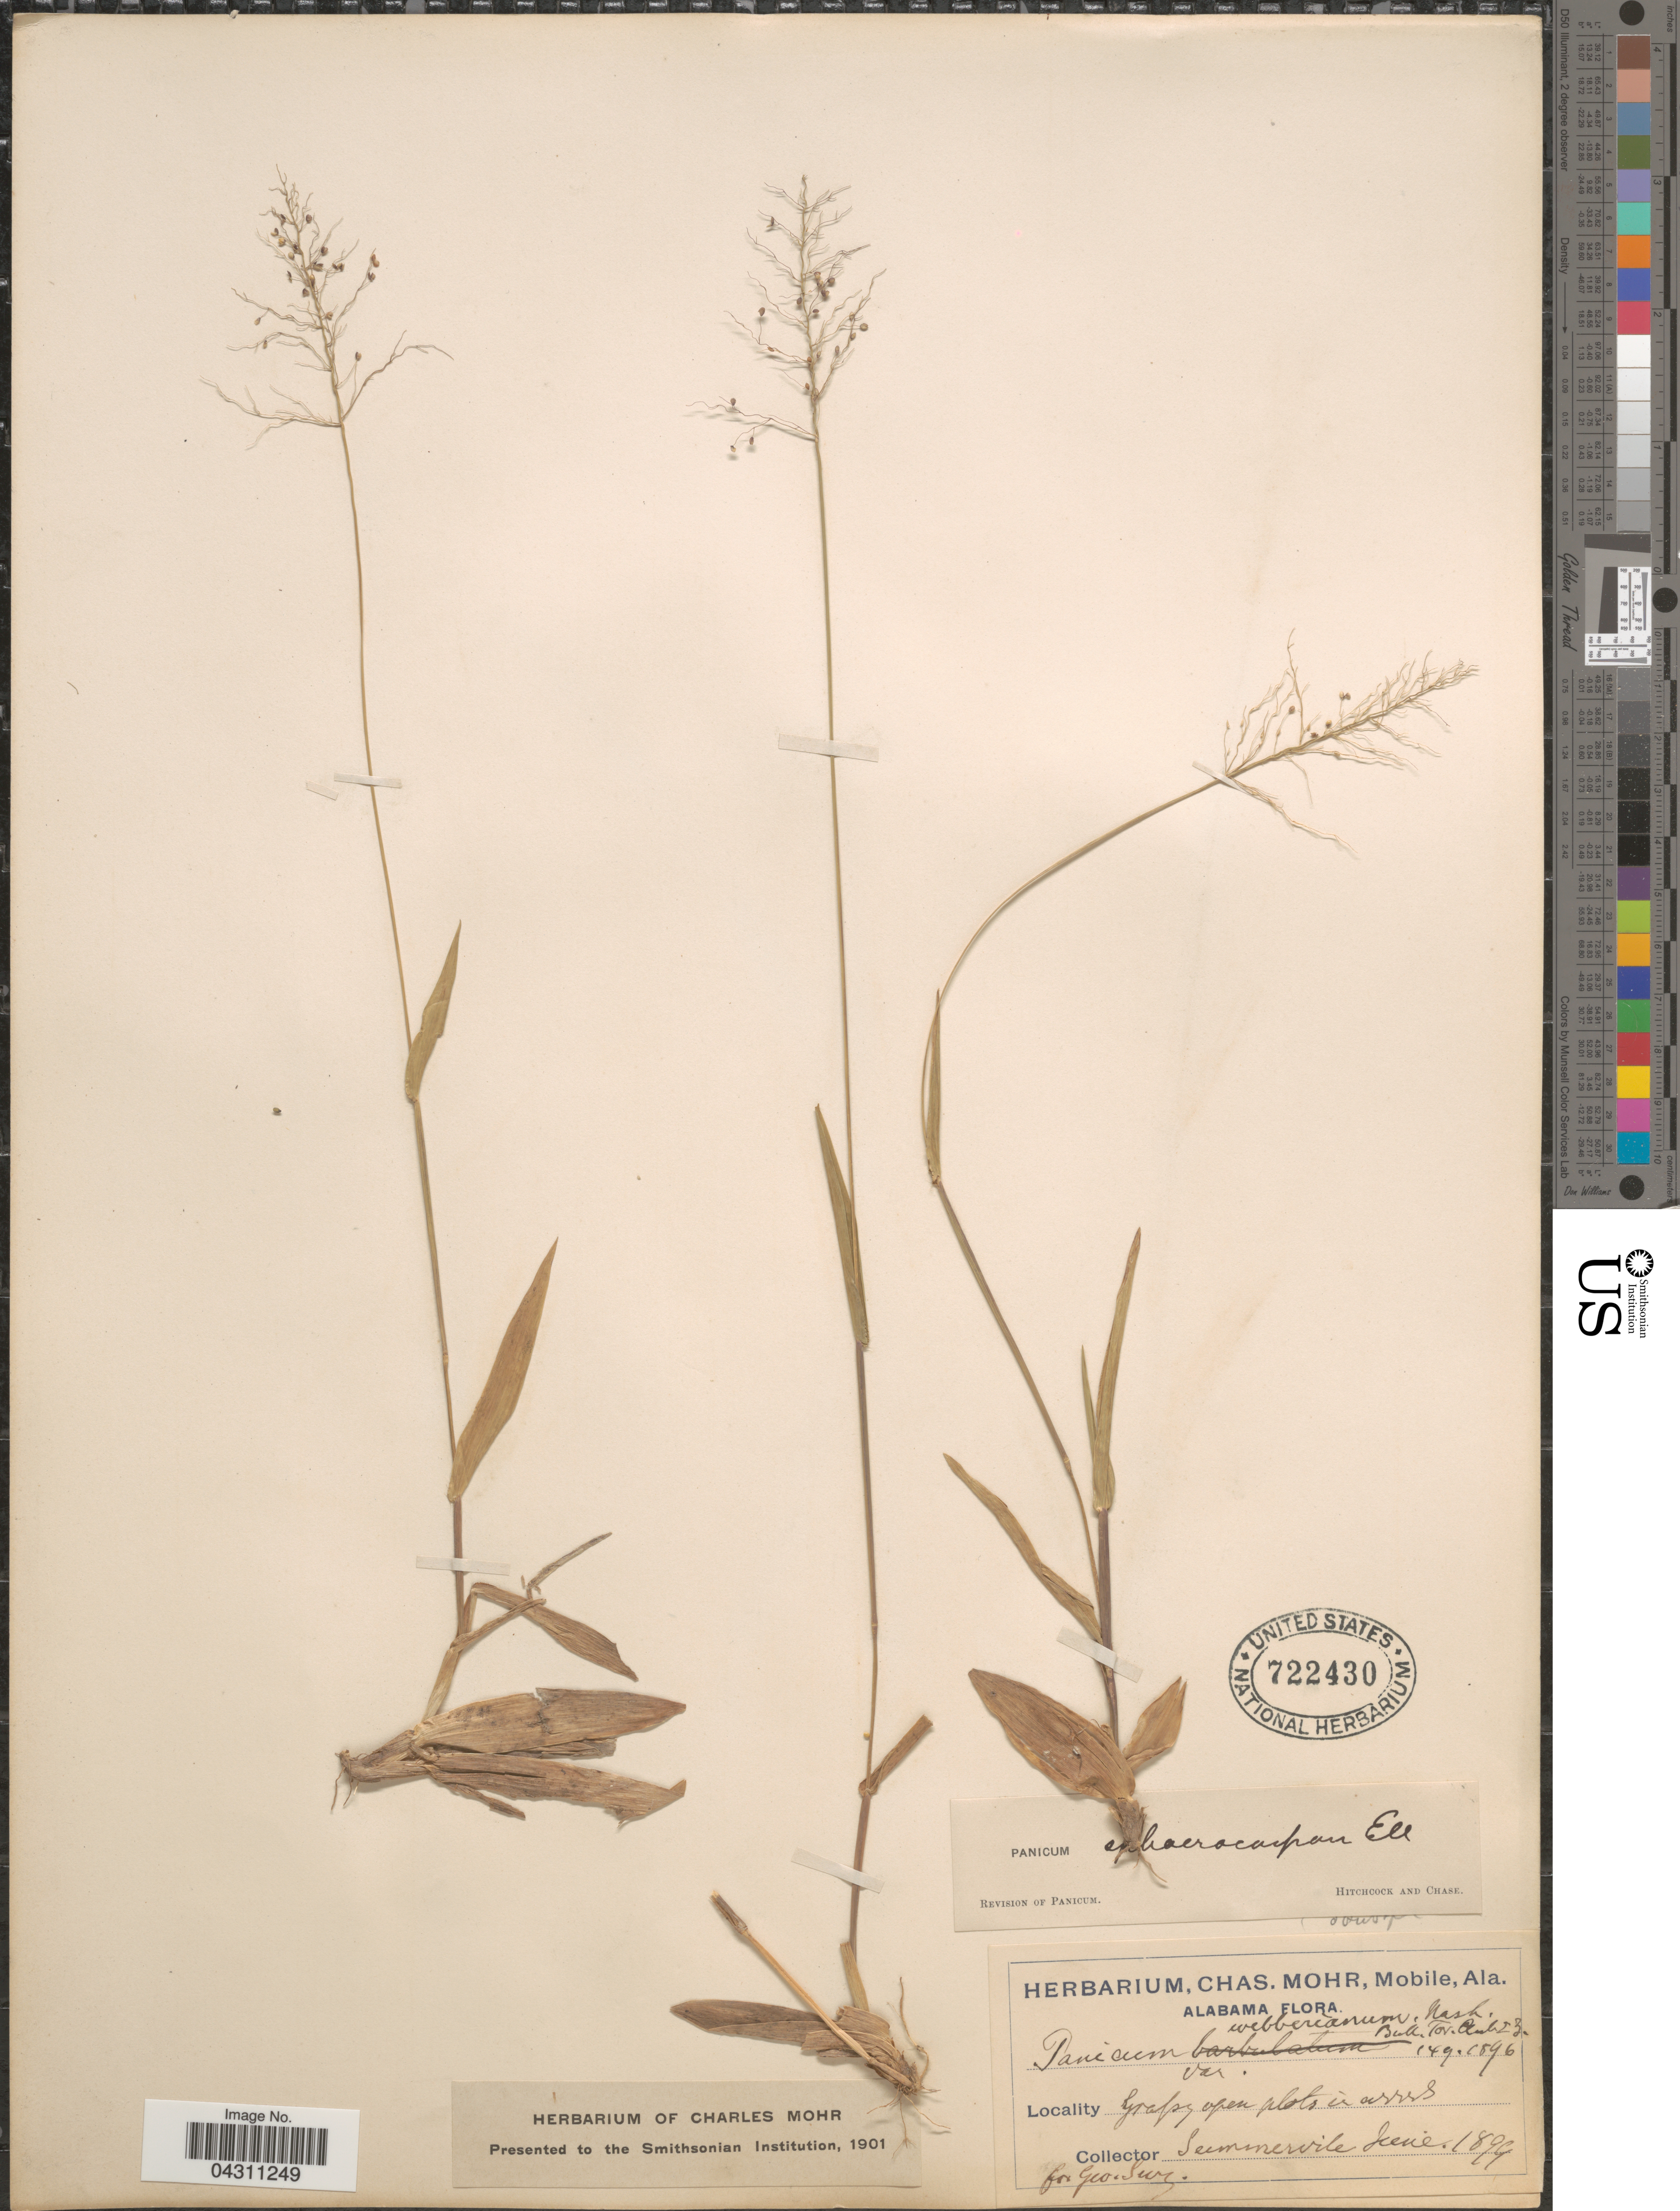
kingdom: Plantae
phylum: Tracheophyta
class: Liliopsida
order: Poales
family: Poaceae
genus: Dichanthelium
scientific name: Dichanthelium sphaerocarpon var. sphaerocarpon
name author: (Elliott) Gould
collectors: ex herb. Charles Mohr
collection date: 1899-06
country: United States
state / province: Alabama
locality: Summervile. Geo. Survey.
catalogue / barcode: US 722430